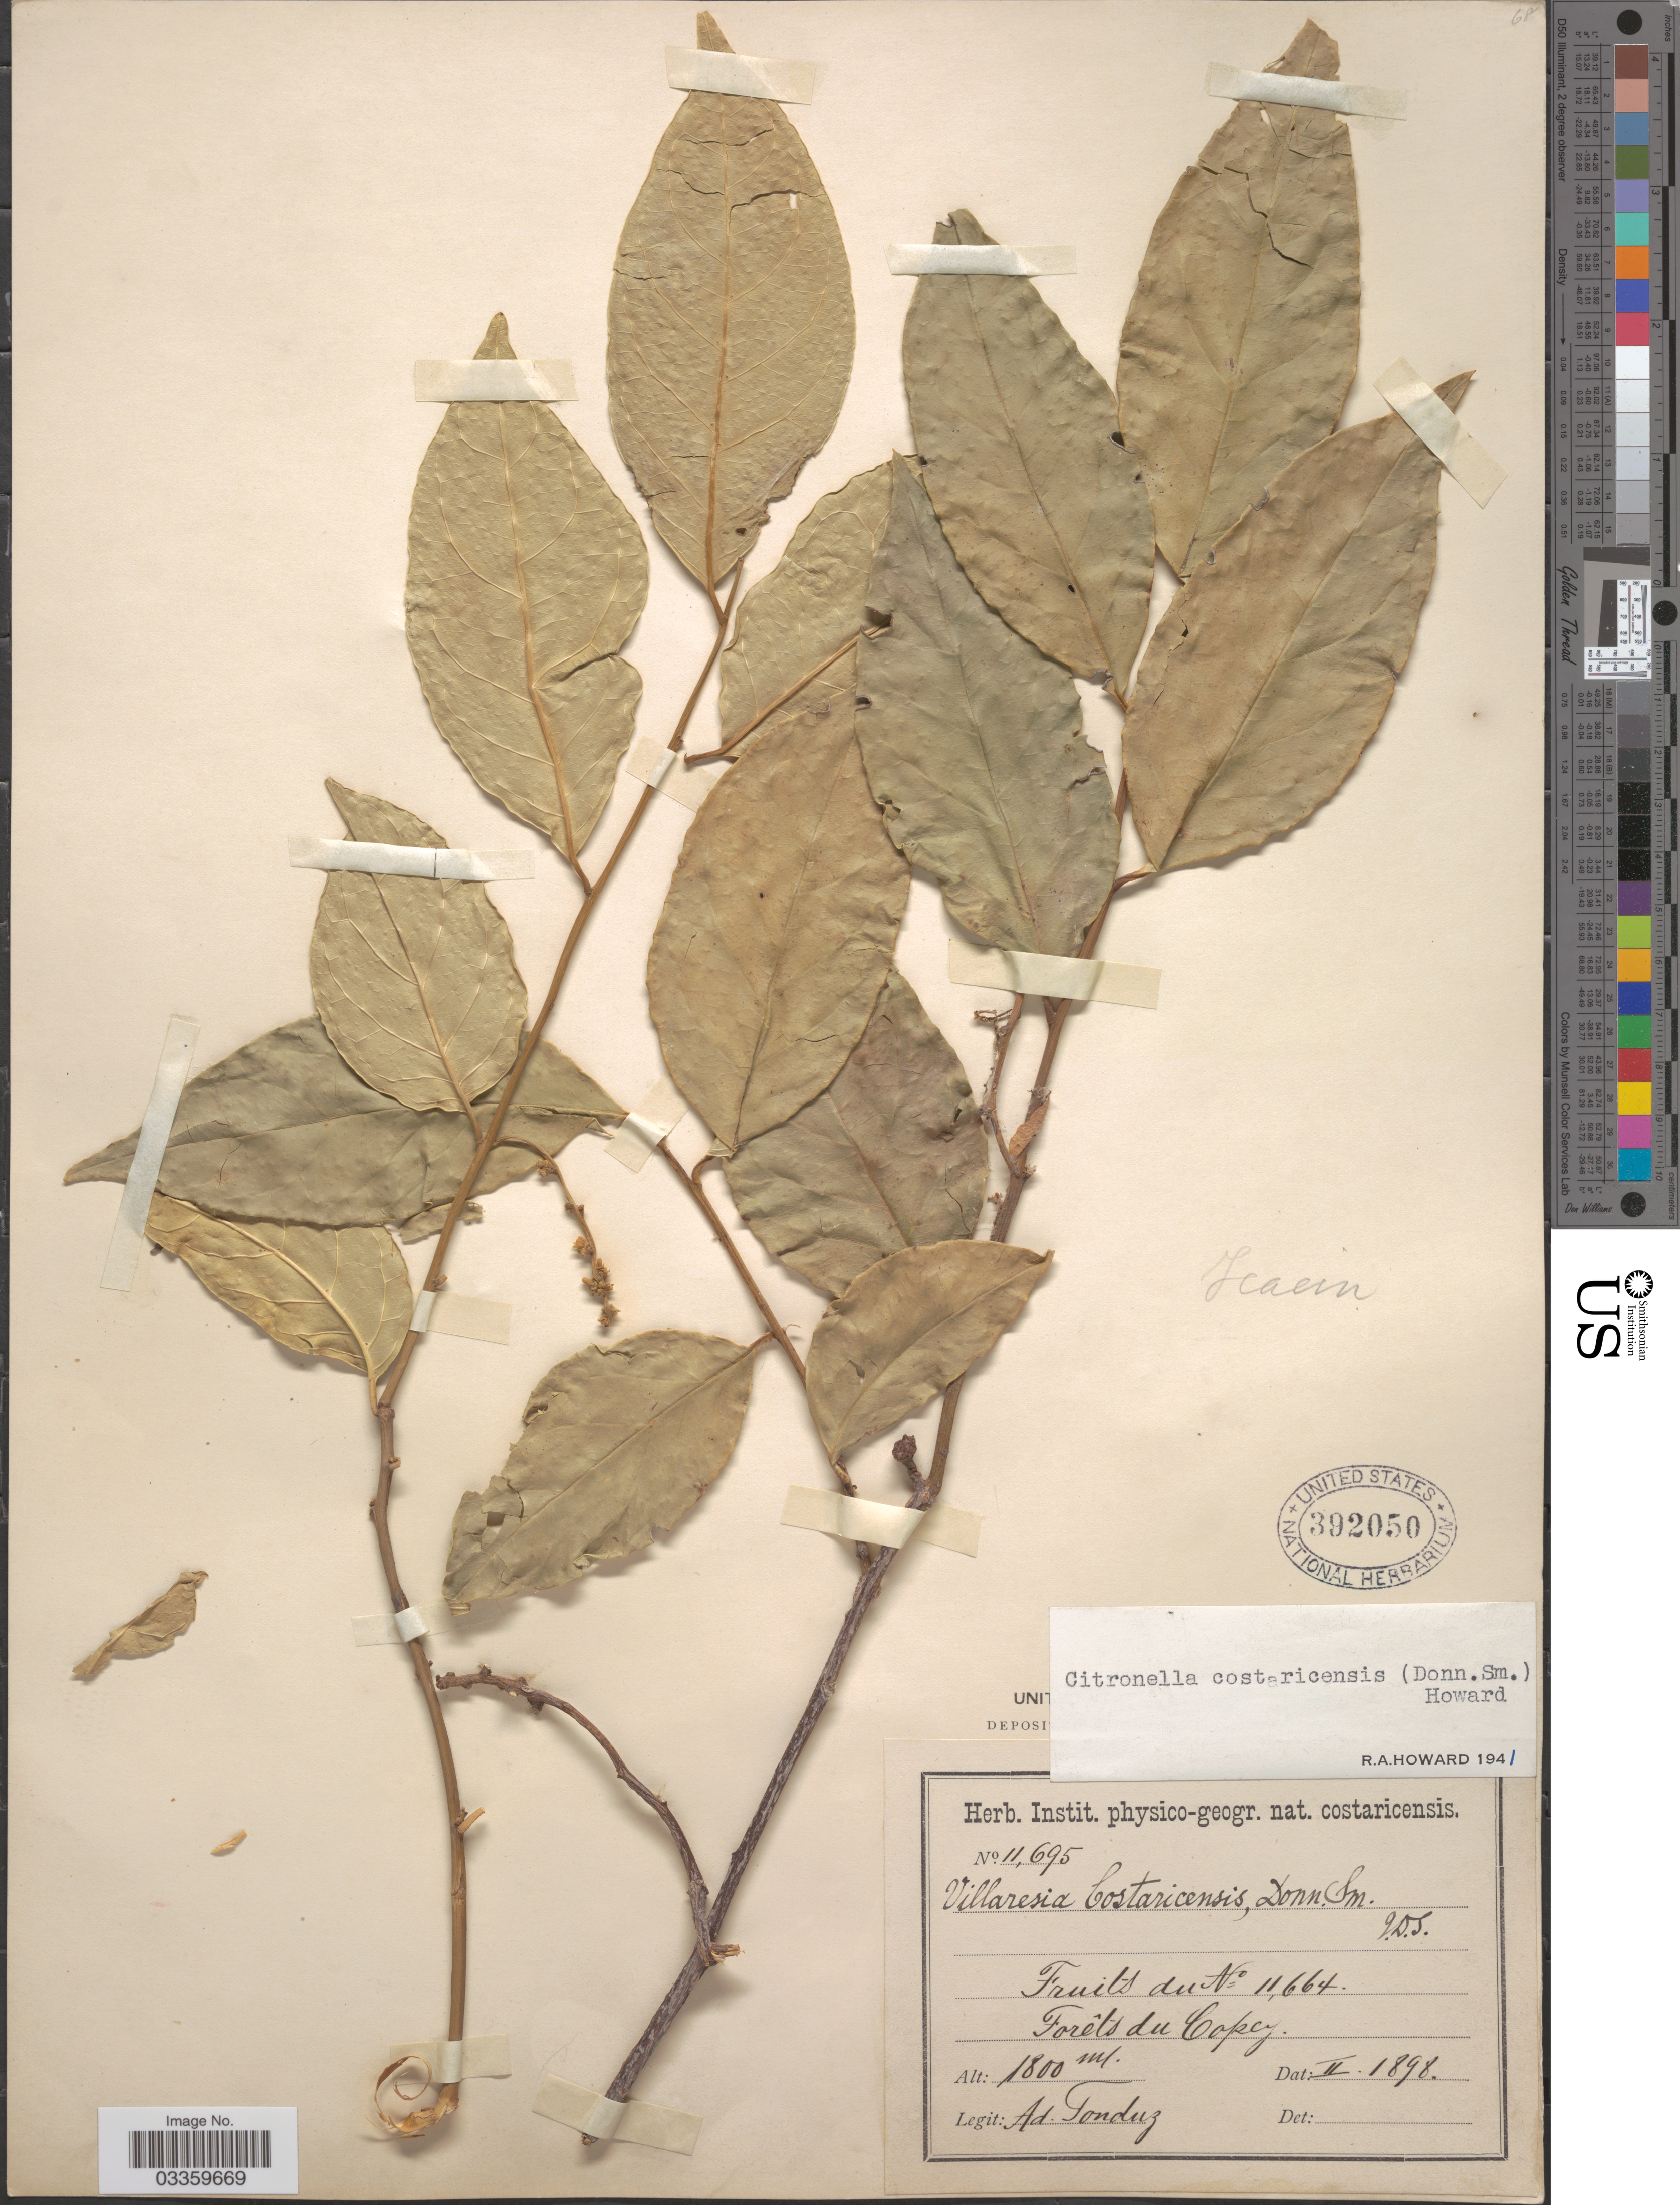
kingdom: Plantae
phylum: Tracheophyta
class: Magnoliopsida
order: Cardiopteridales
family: Cardiopteridaceae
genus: Citronella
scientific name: Citronella costaricensis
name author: (Donn. Sm.) R.A. Howard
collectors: A. Tonduz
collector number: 11695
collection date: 1898-02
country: Costa Rica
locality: Forêts du Copey.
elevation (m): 1800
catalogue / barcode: US 392050